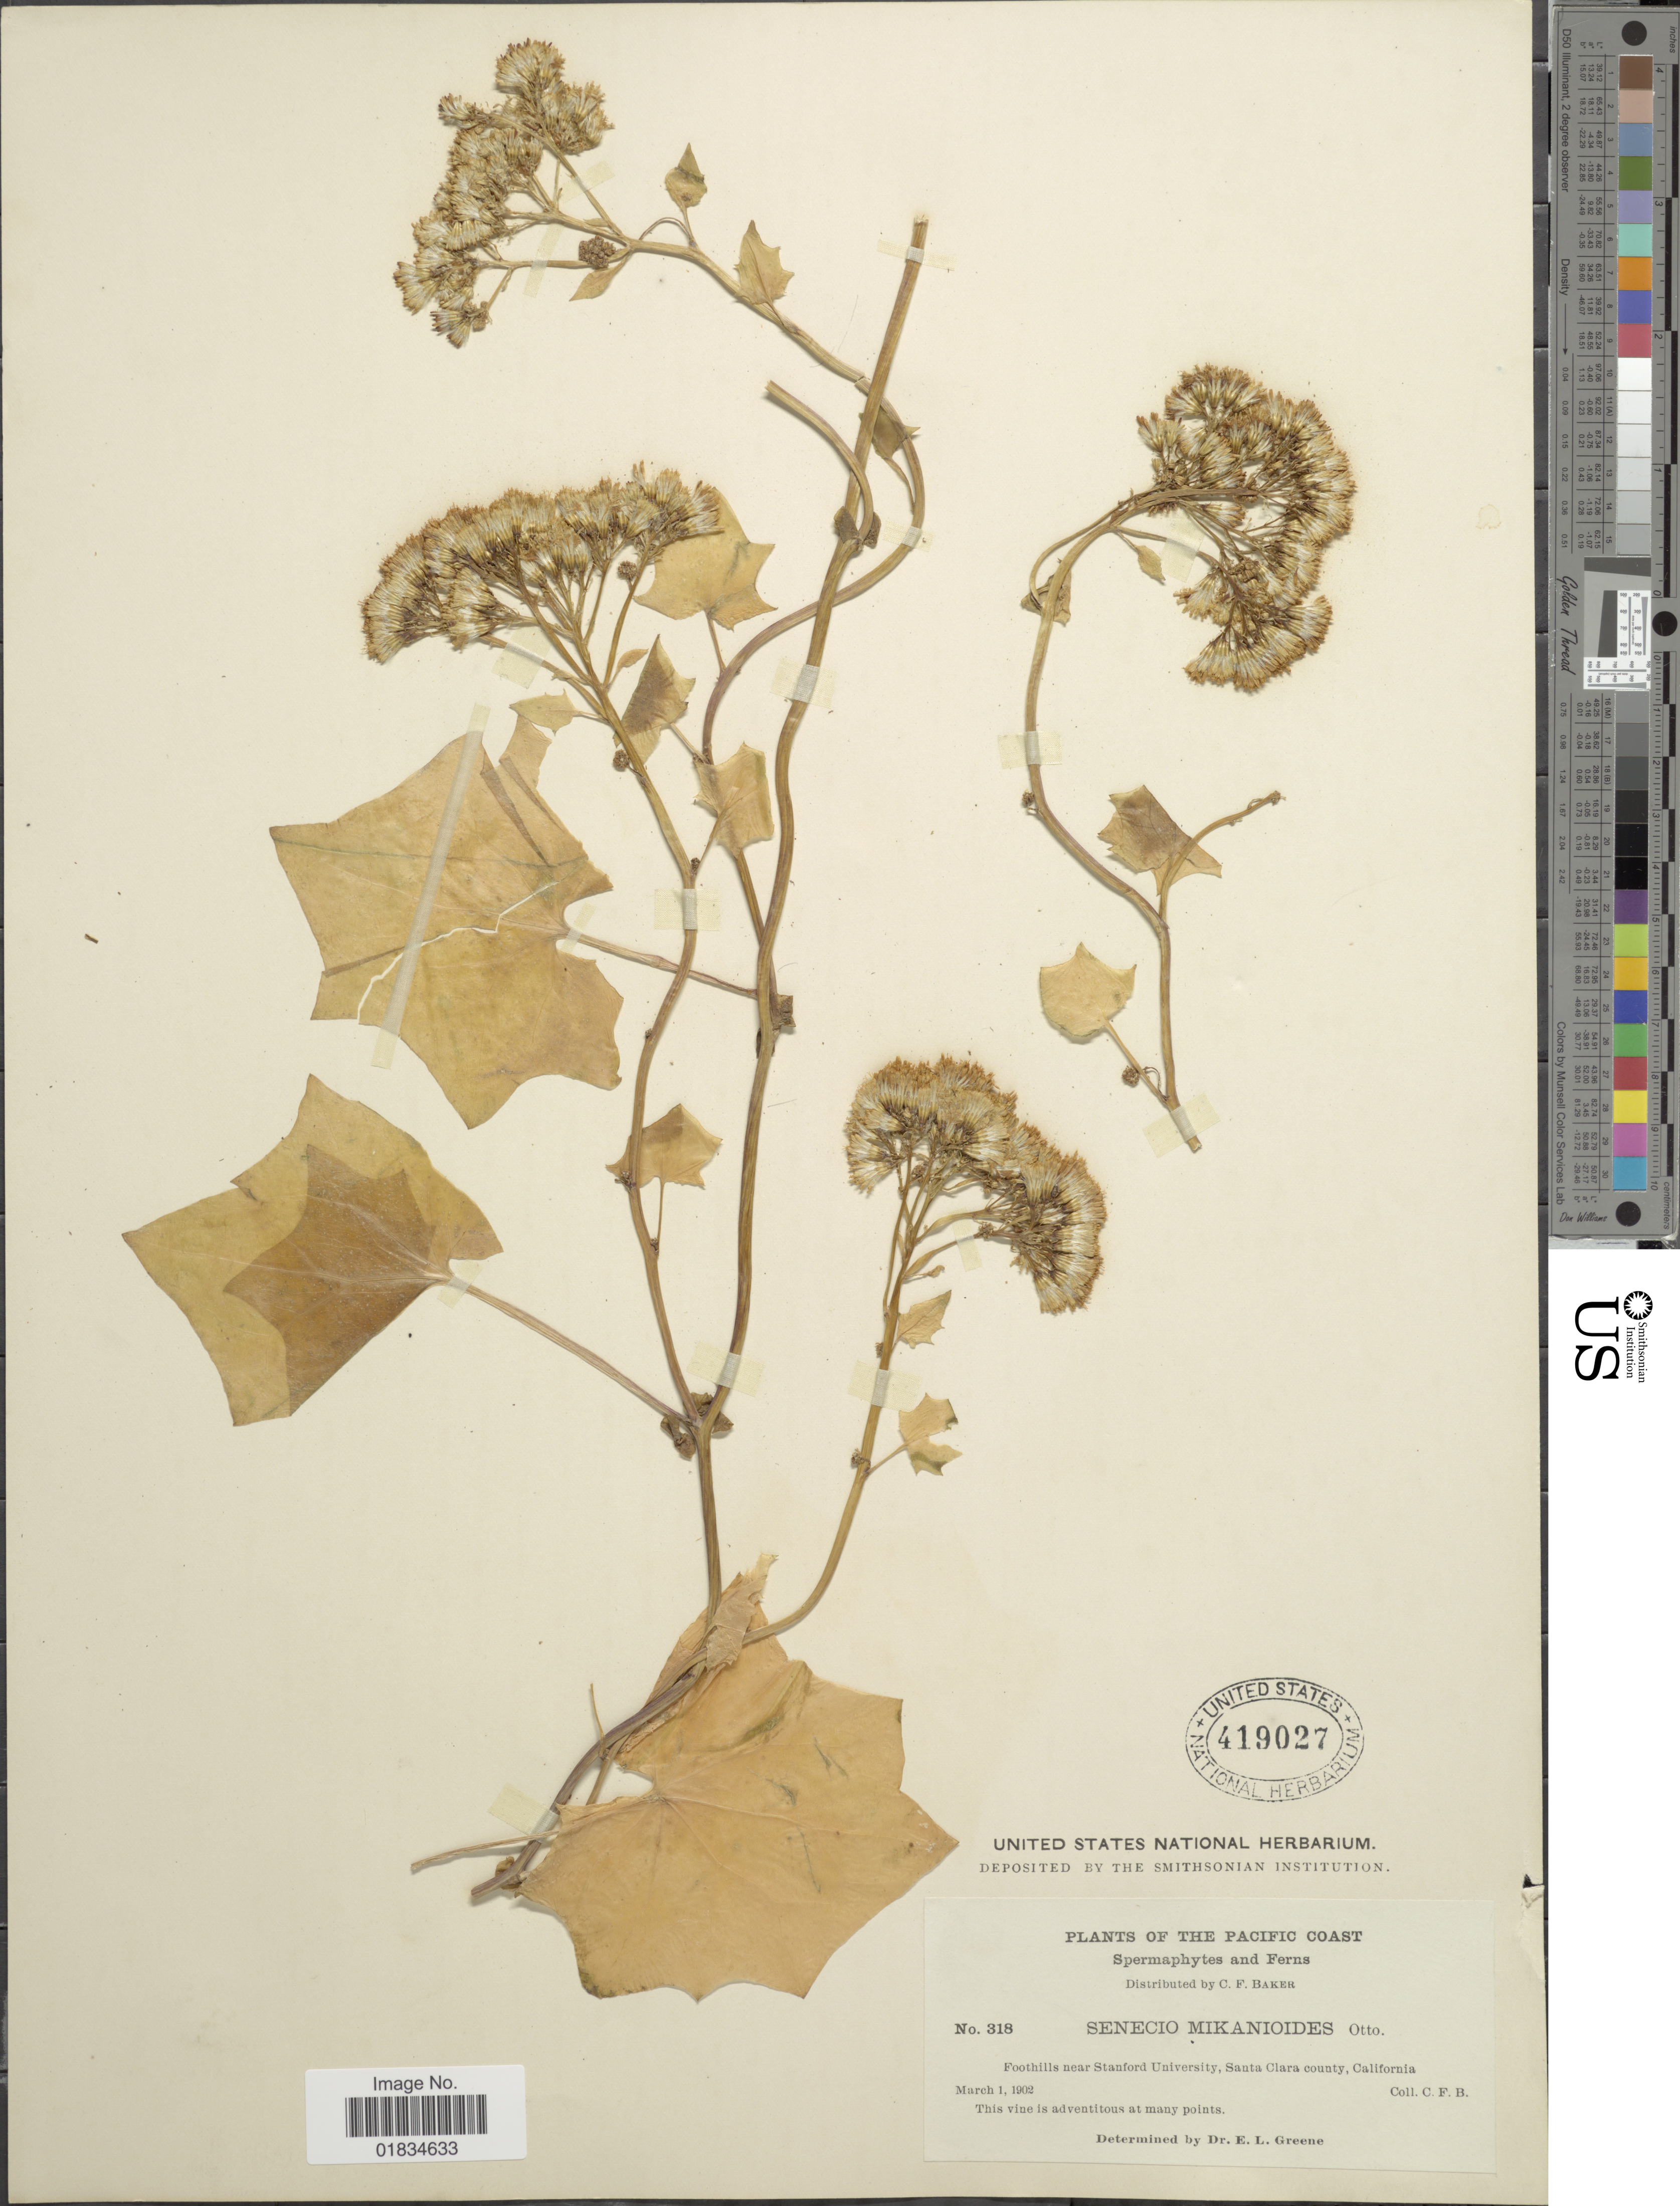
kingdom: Plantae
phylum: Tracheophyta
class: Magnoliopsida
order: Asterales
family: Asteraceae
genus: Senecio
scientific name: Senecio mikanioides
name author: Otto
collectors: C. F. Baker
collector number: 318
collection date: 1902-03-01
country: United States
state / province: California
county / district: Santa Clara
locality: Foothills near Stanford University, Santa Clara county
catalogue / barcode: US 419027